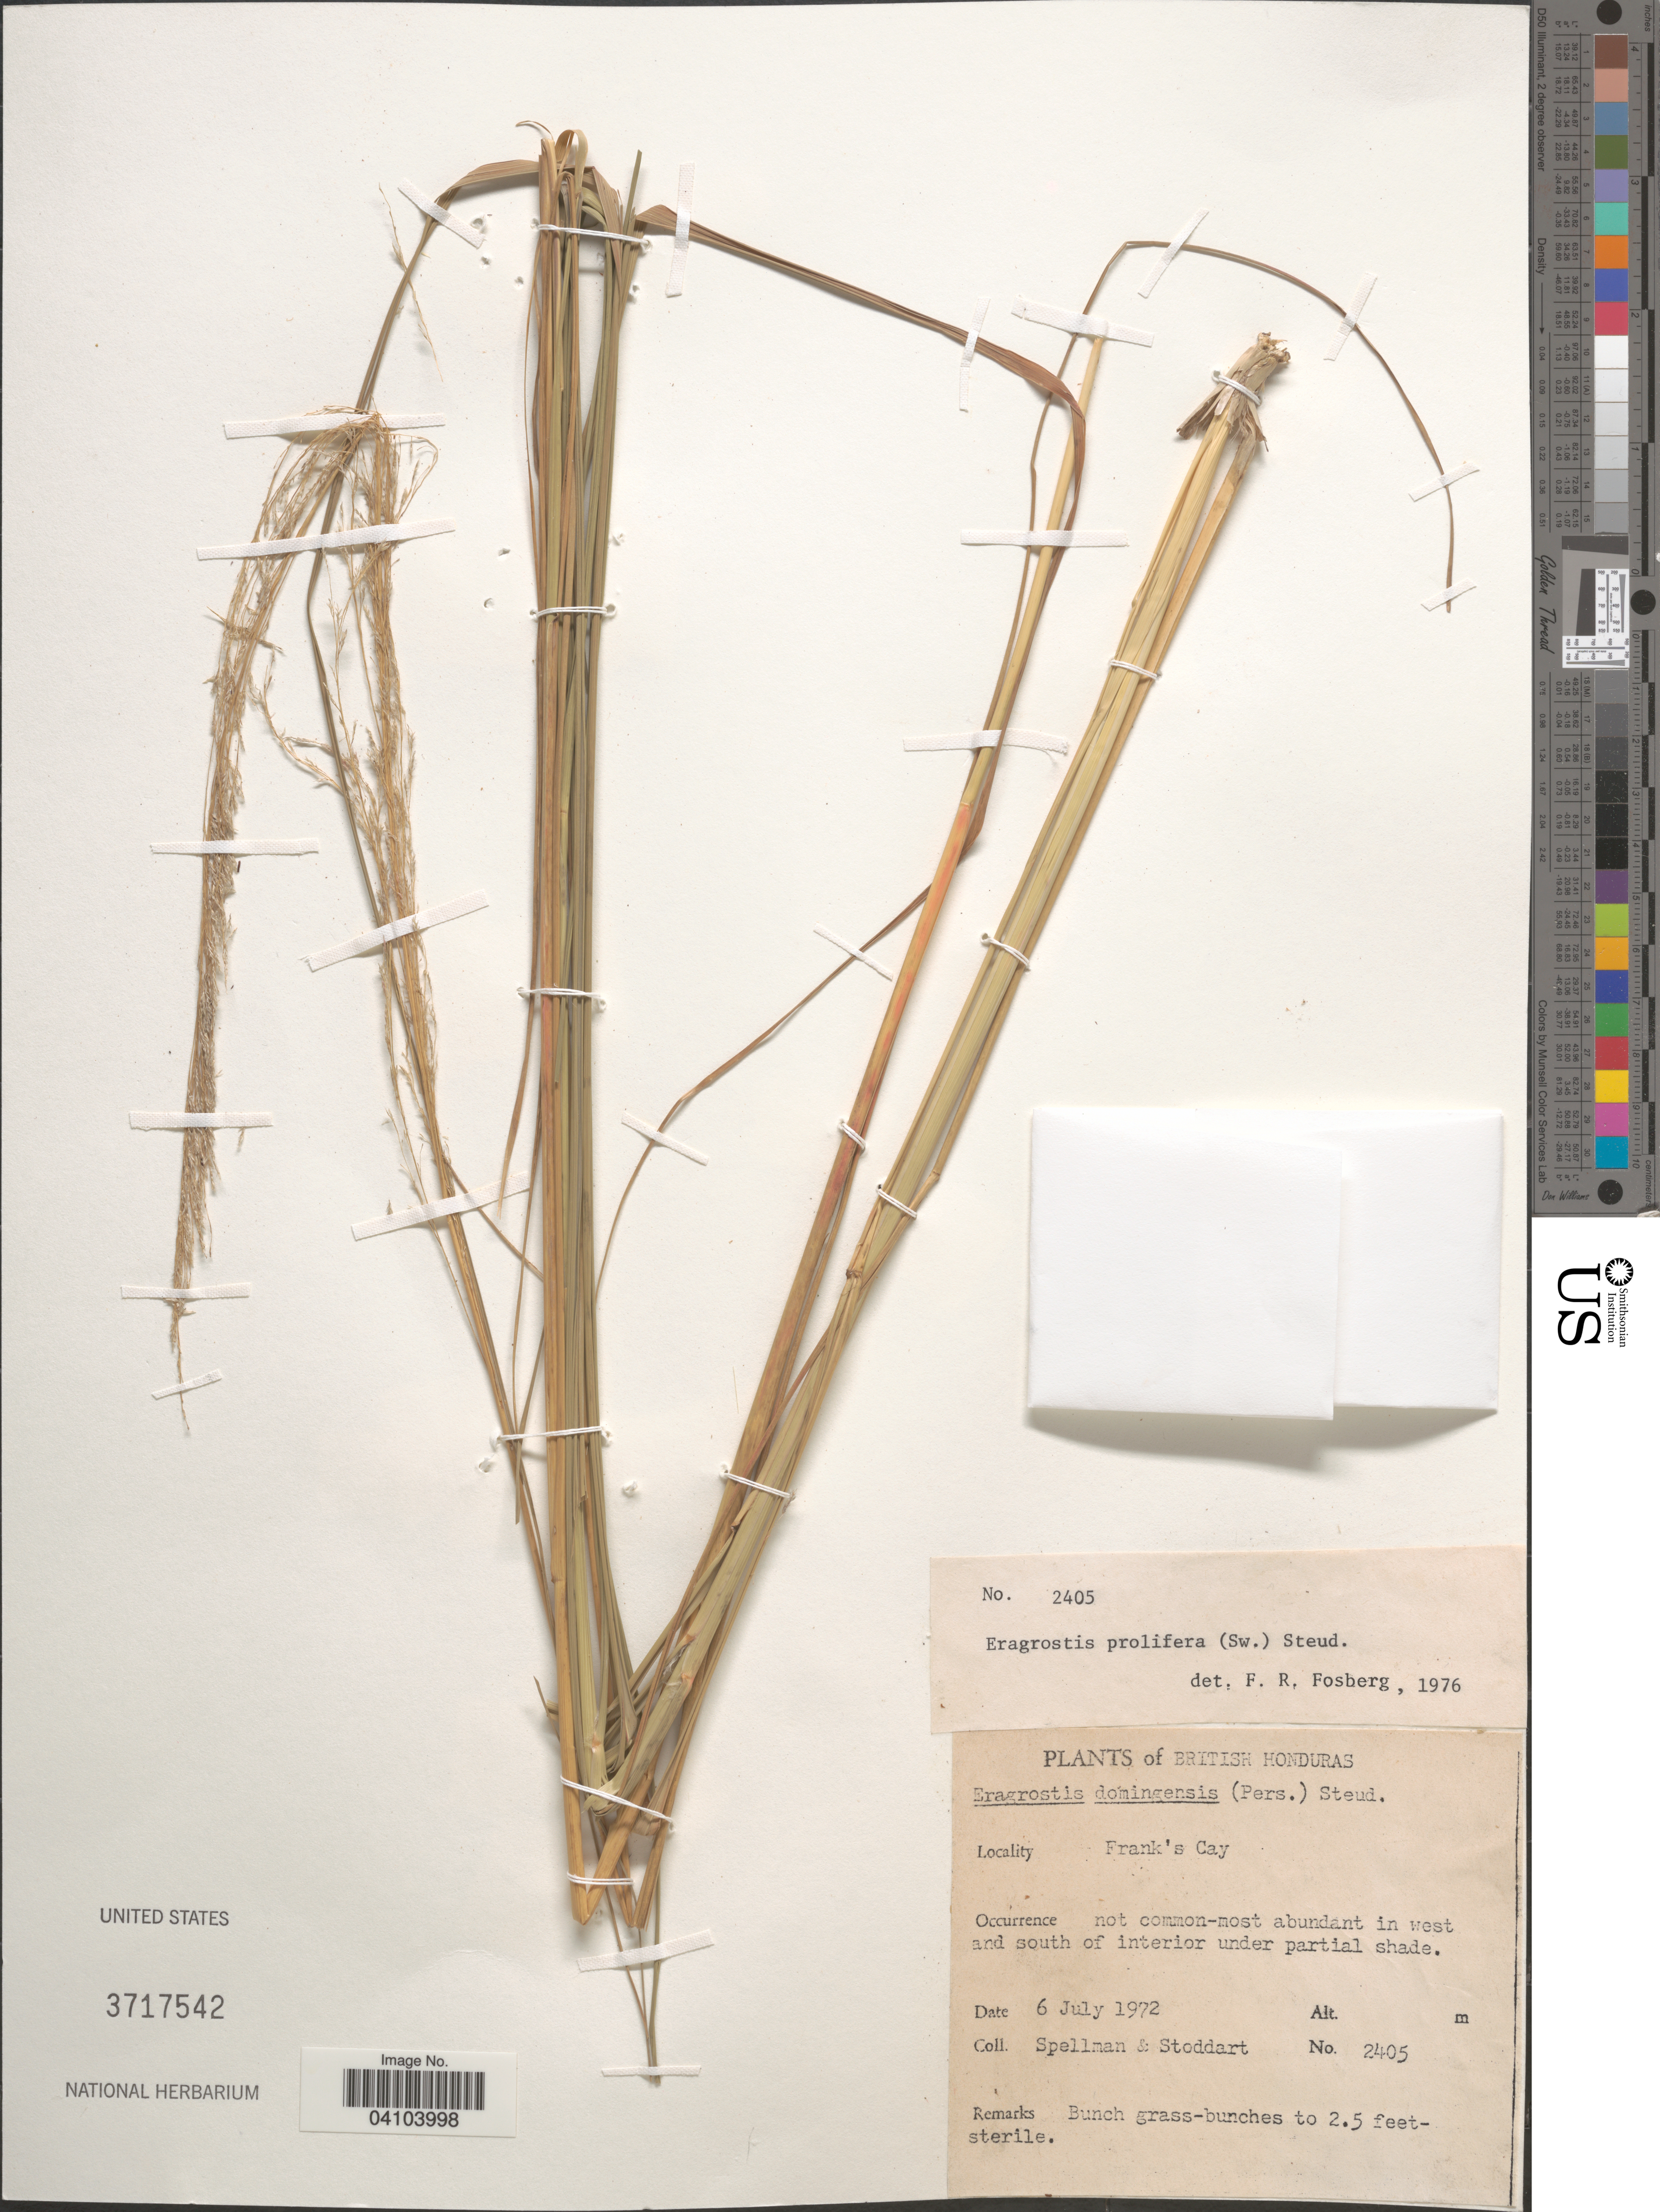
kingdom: Plantae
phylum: Tracheophyta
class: Liliopsida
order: Poales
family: Poaceae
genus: Eragrostis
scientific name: Eragrostis prolifera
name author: (Sw.) Steud.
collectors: Spellman, -- & -. Stoddart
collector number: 2405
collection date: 1972-07-06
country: Belize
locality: British Honduras. Frank's Cay. In west and south of interior under partial shade.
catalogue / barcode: US 3717542